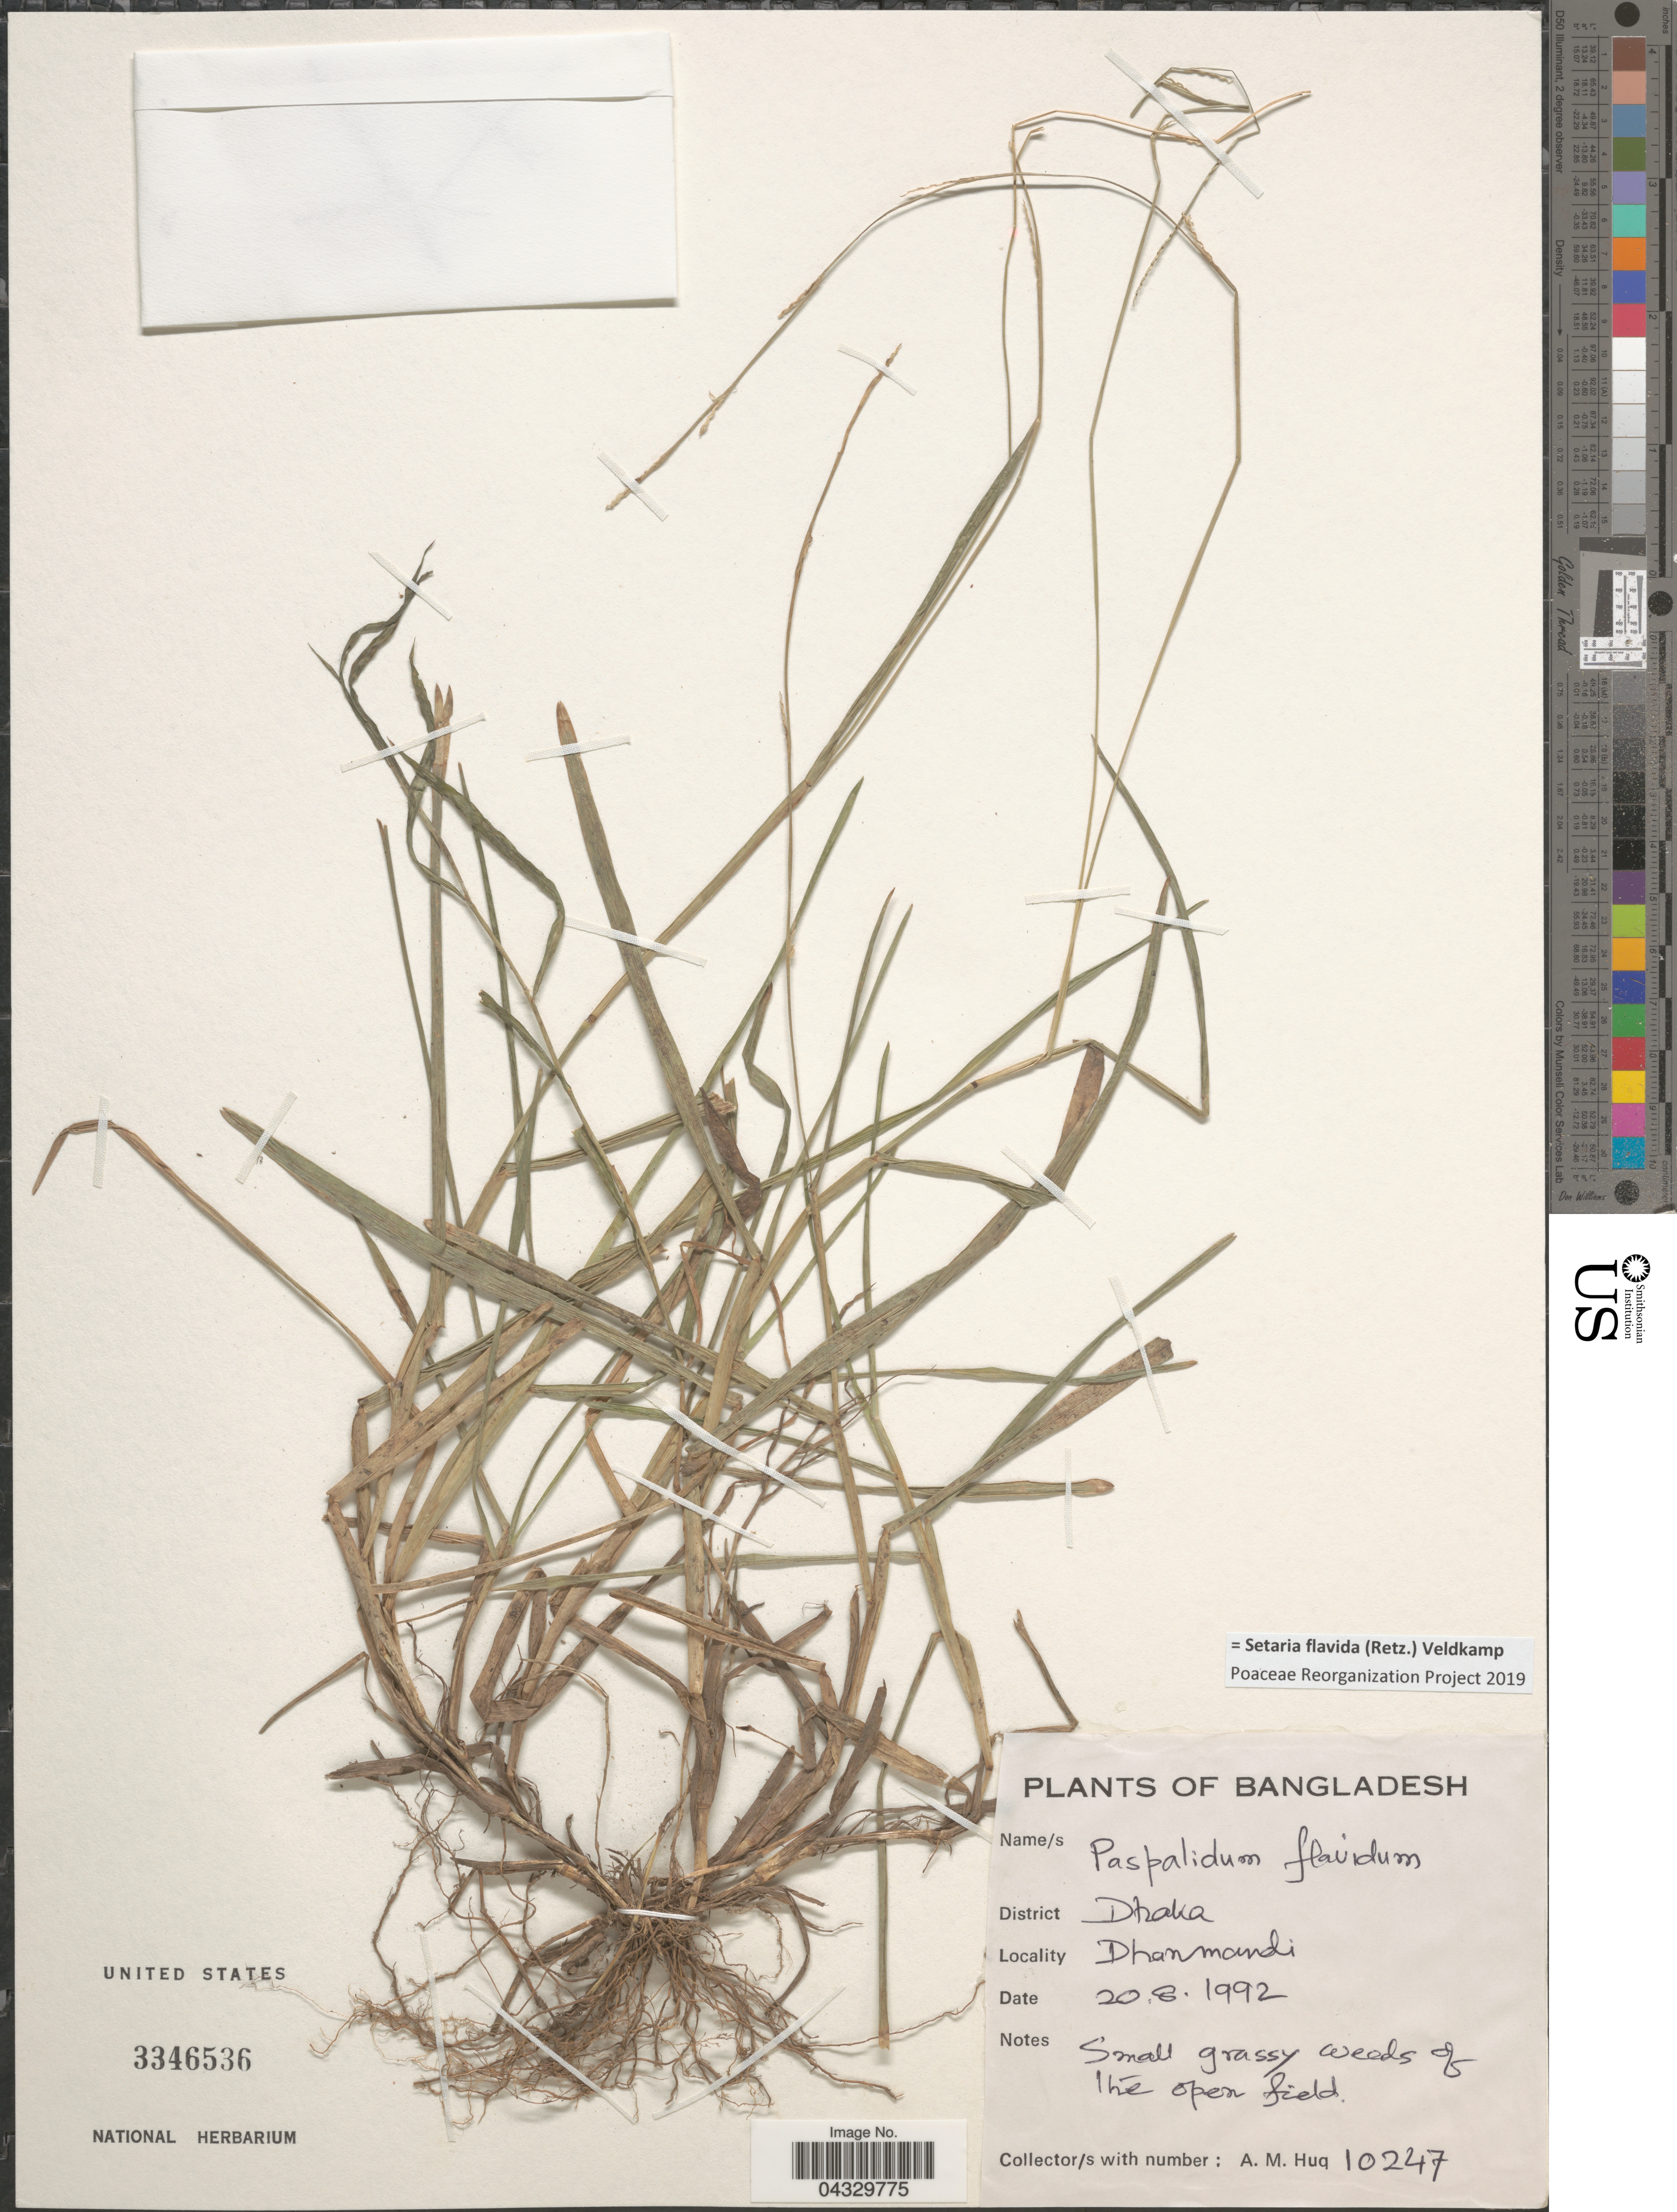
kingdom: Plantae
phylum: Tracheophyta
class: Liliopsida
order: Poales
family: Poaceae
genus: Setaria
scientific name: Setaria flavida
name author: (Retz.) Veldkamp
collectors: A. M. Huq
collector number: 10247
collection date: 1992-08-20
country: Bangladesh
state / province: Dhaka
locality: District Dhaka. Dhanmandi.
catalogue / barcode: US 3346536